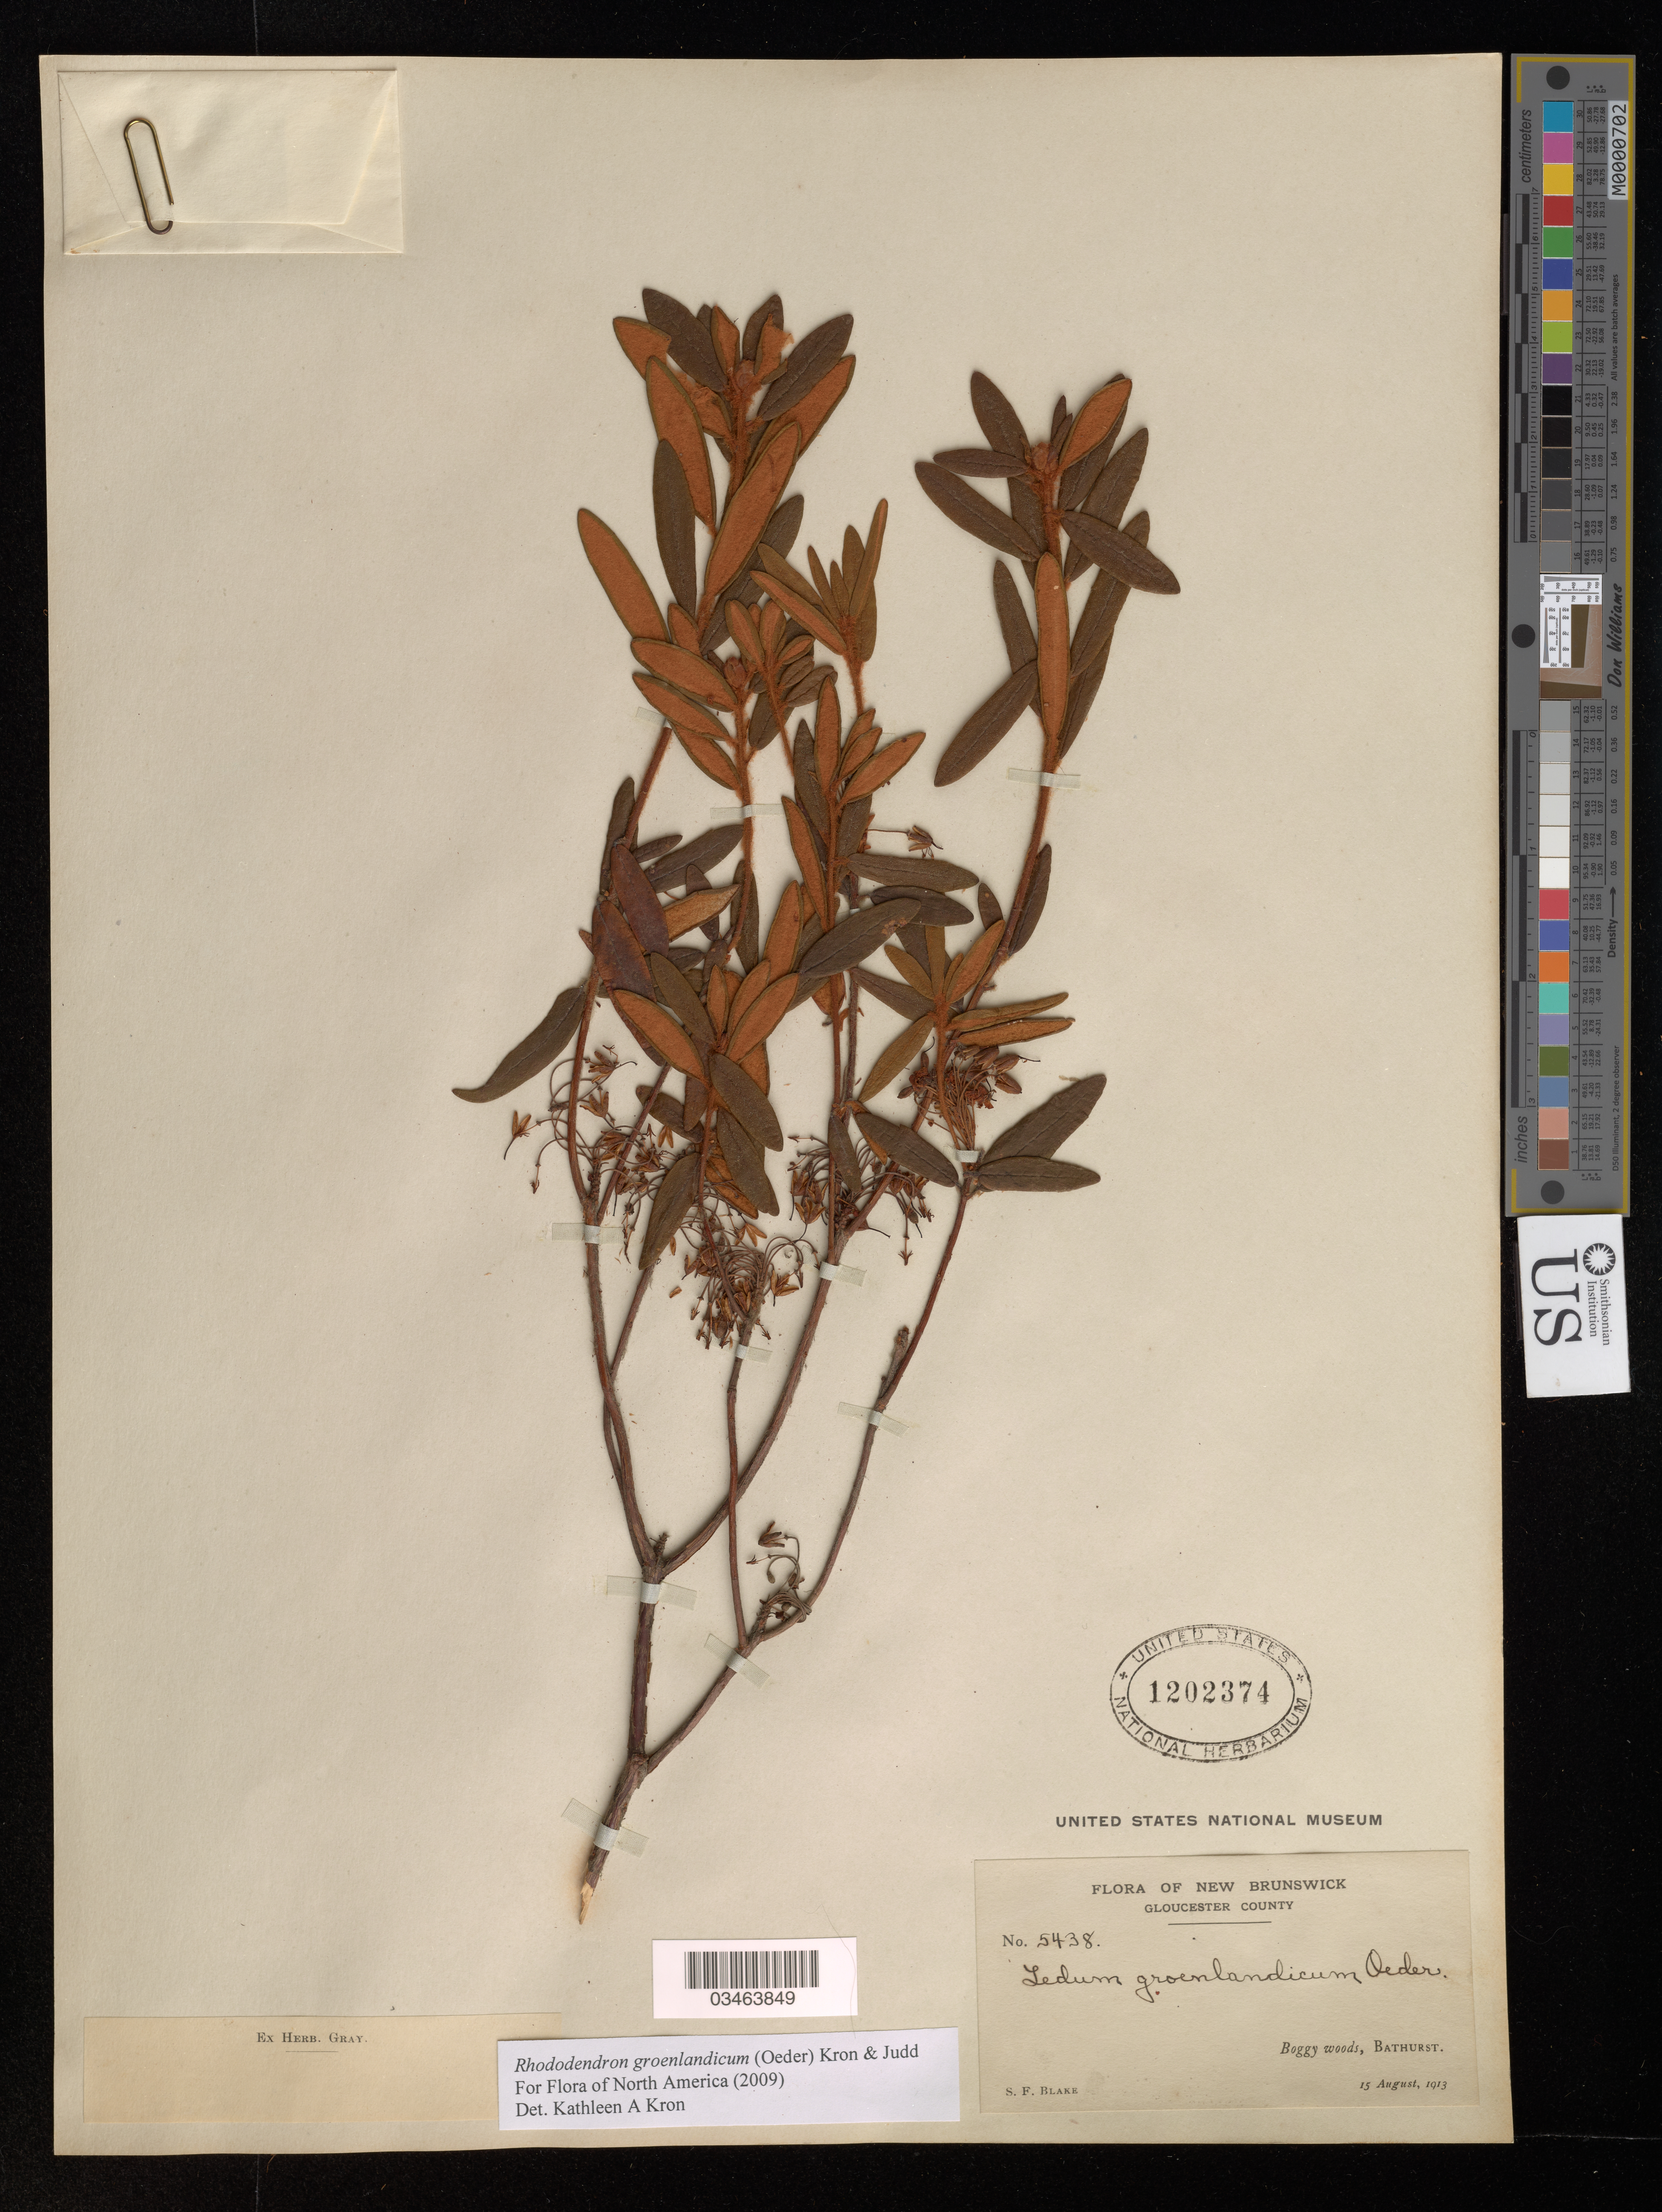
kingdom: Plantae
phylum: Tracheophyta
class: Magnoliopsida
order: Ericales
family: Ericaceae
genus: Rhododendron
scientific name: Rhododendron groenlandicum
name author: (Oeder) Kron & Judd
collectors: S. Blake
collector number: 5438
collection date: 1913-08-15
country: Canada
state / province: New Brunswick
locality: Gloucester County. Boggy woods, Bathurst.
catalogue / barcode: US 1202374